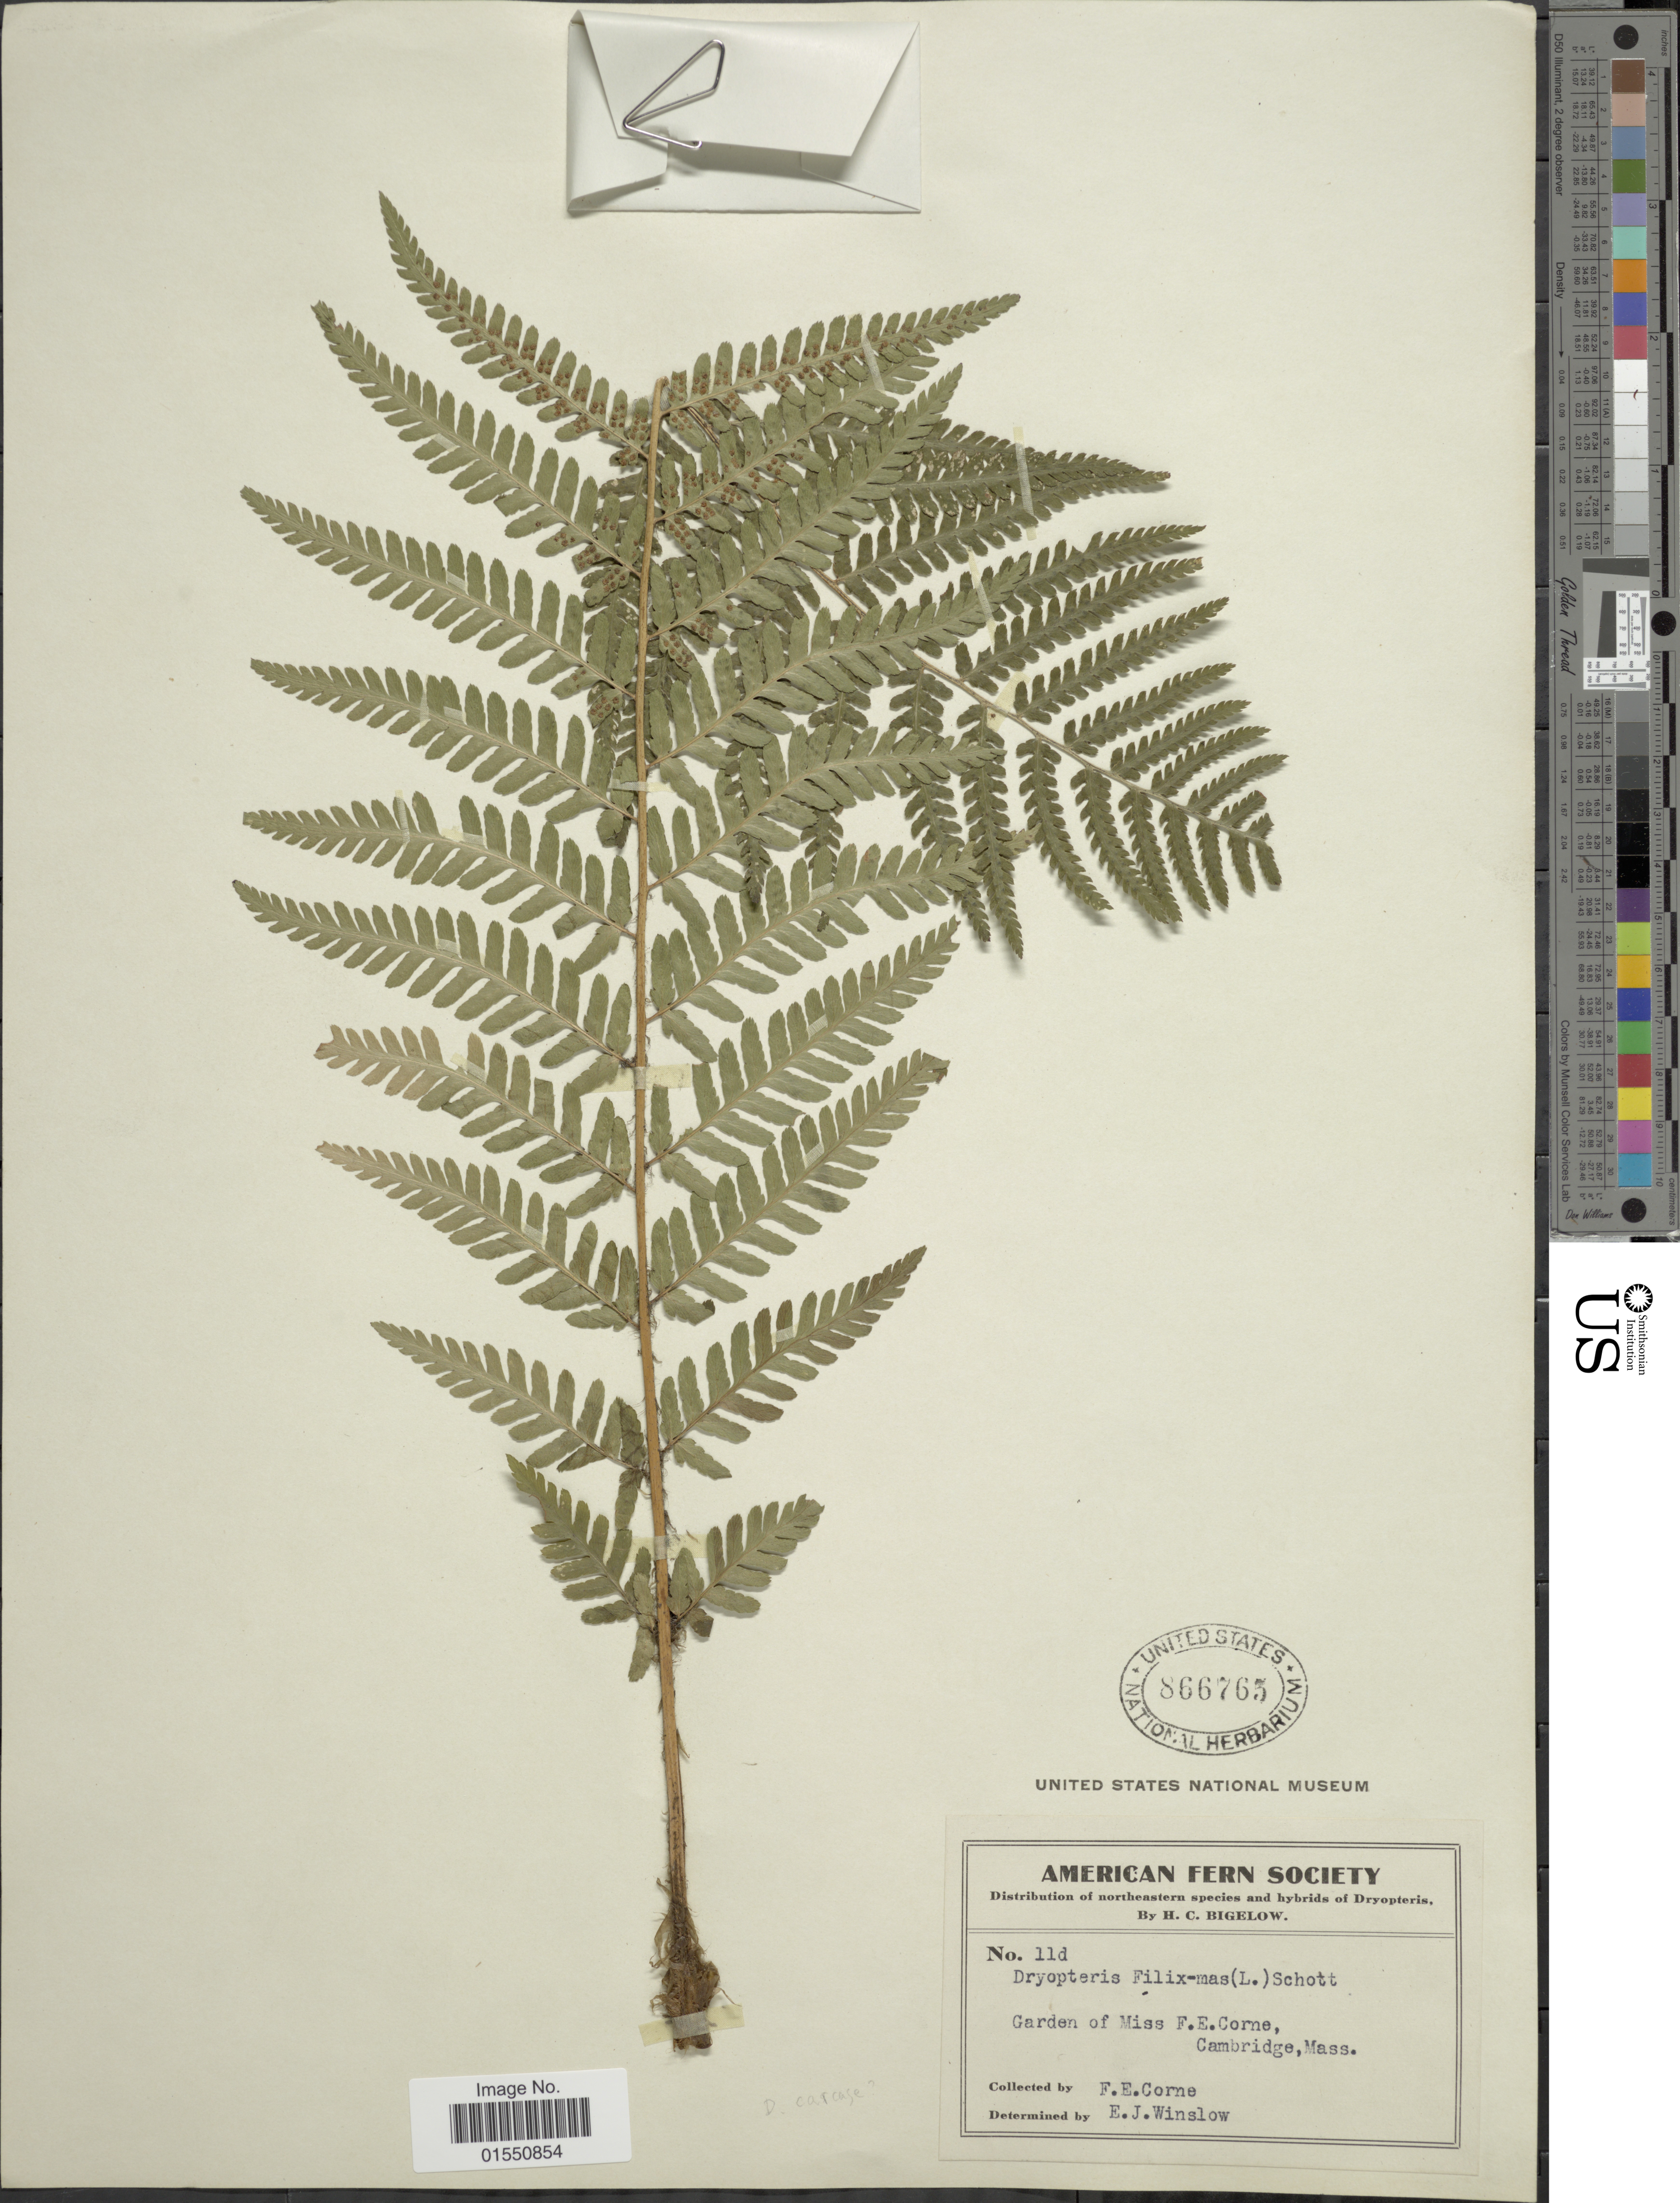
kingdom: Plantae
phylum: Tracheophyta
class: Polypodiopsida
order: Polypodiales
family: Dryopteridaceae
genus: Dryopteris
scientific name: Dryopteris filix-mas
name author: (L.) Schott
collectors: F. Corne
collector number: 11d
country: United States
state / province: Massachusetts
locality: Garden of Miss F.E. Corne, Cambridge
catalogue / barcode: US 866765